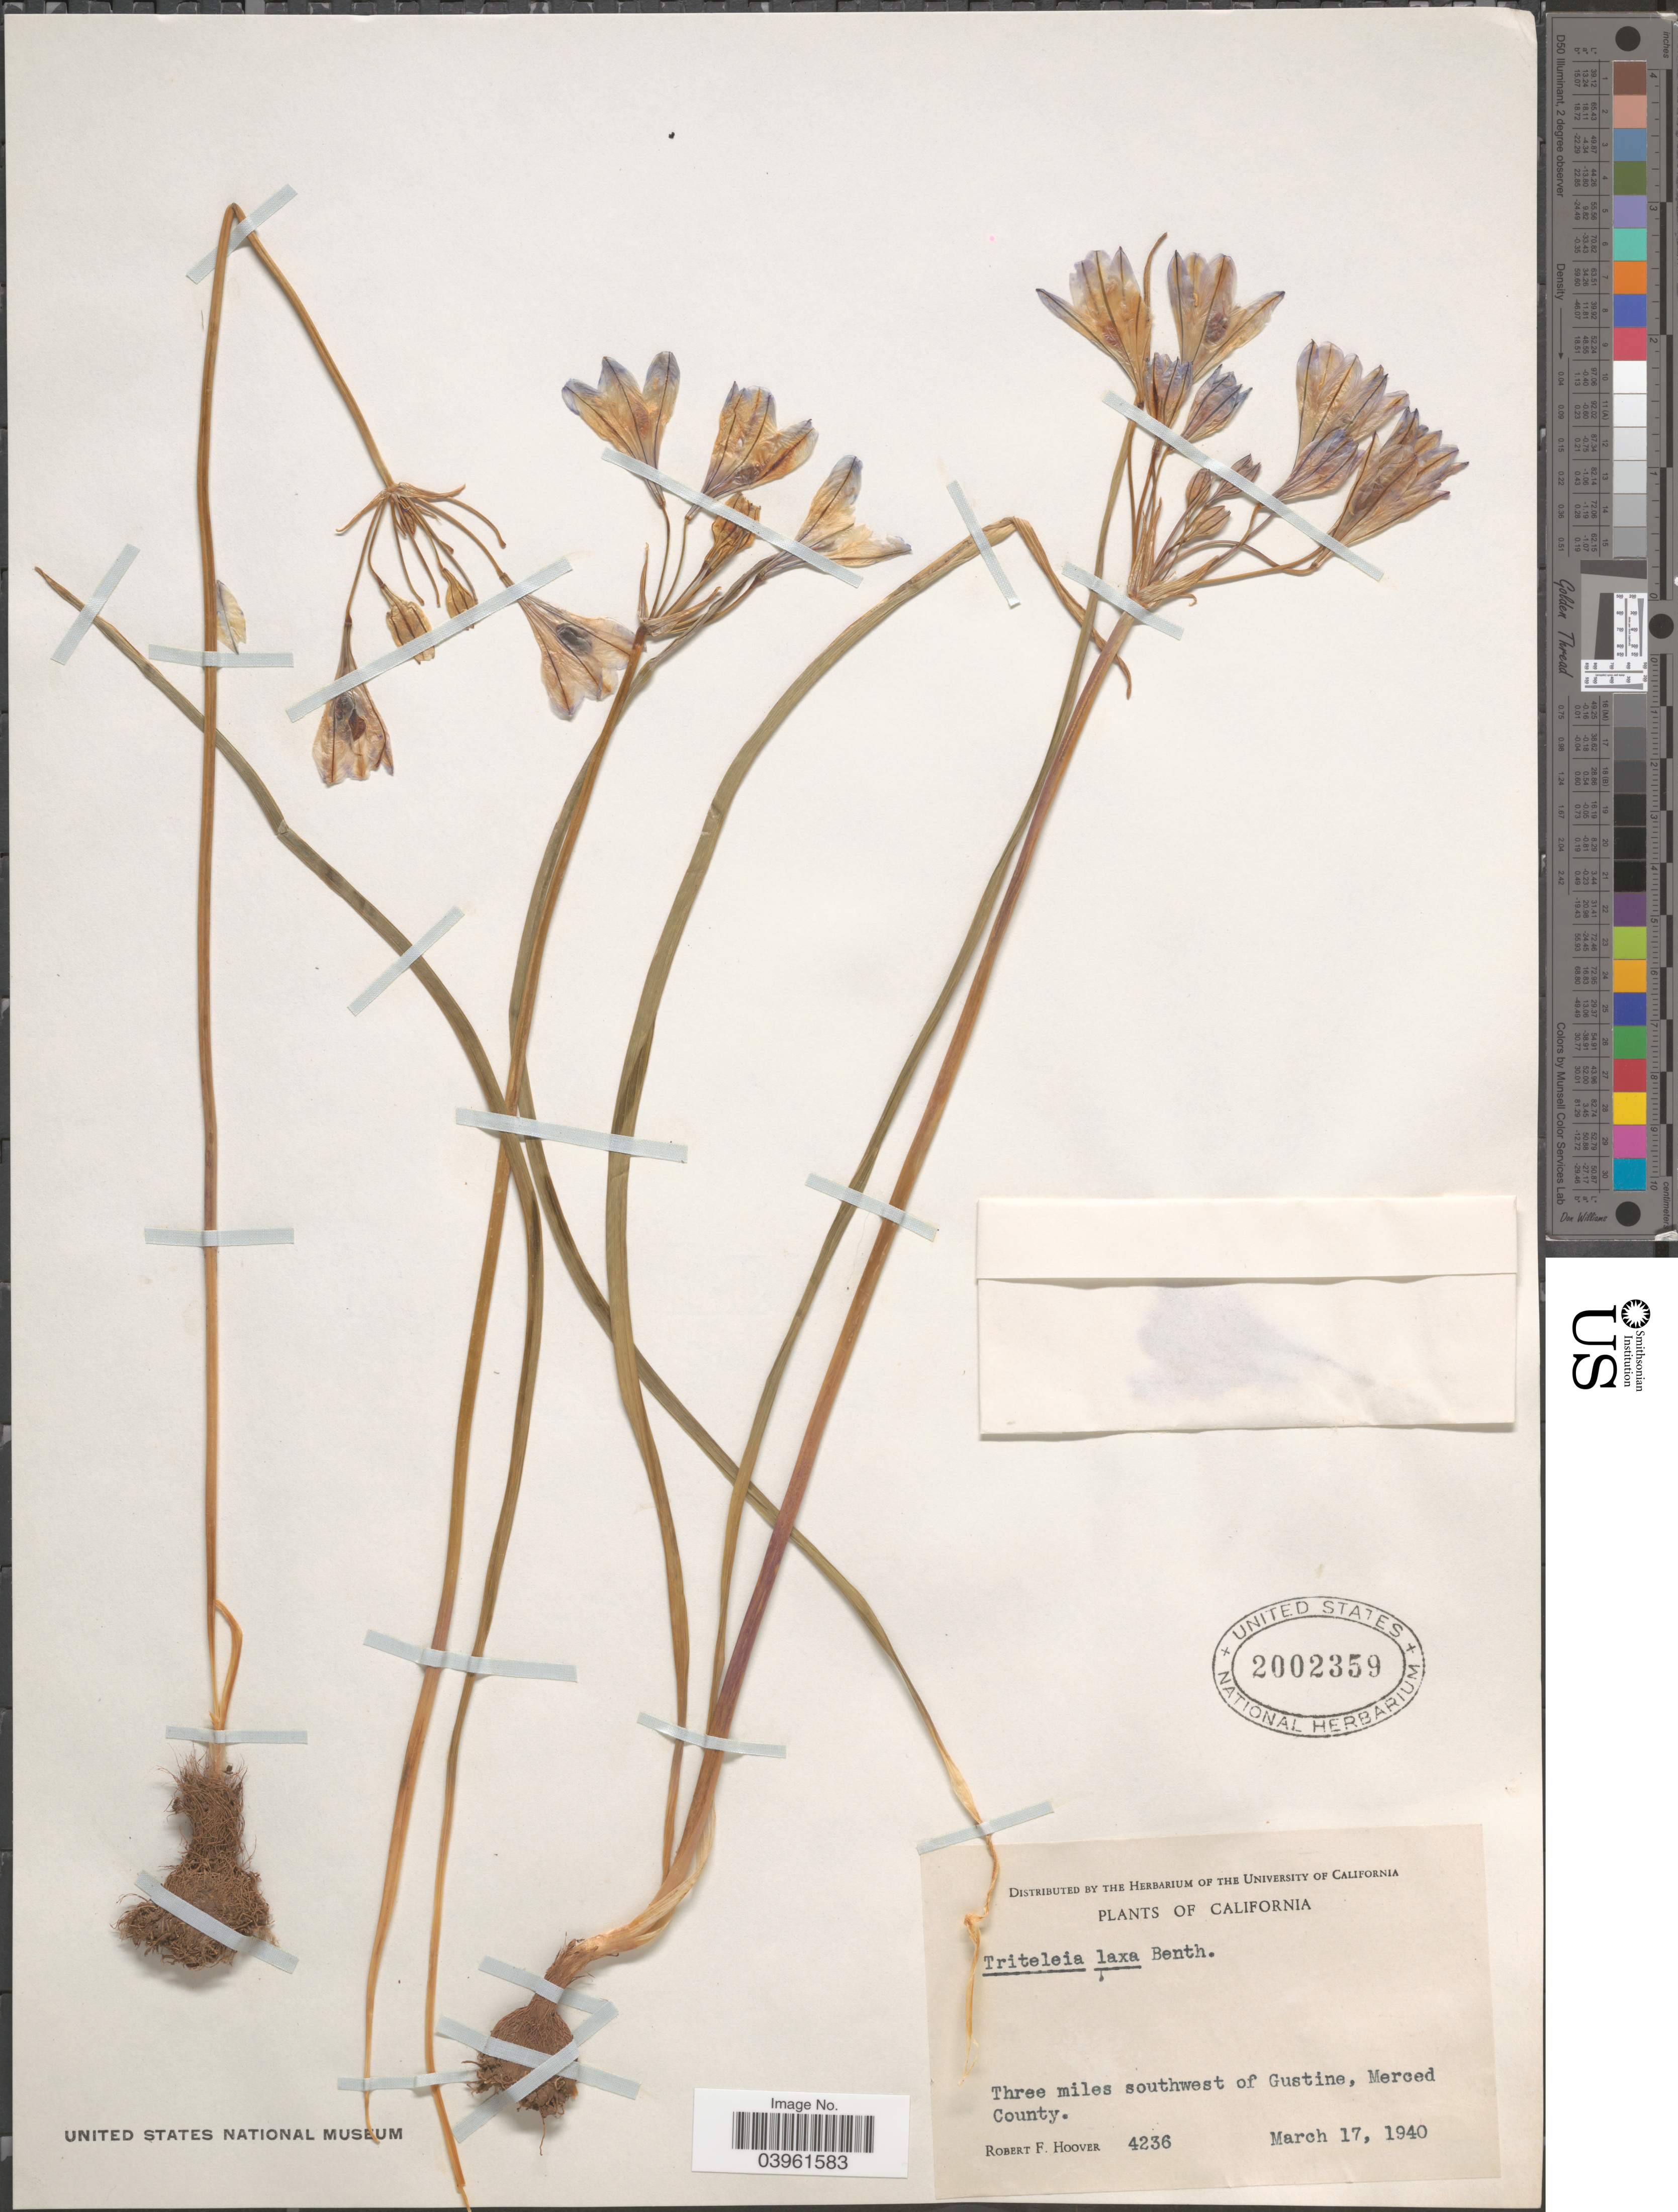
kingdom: Plantae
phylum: Tracheophyta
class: Liliopsida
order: Asparagales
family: Asparagaceae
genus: Triteleia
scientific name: Triteleia laxa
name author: Benth.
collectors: R. F. Hoover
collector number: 4236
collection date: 1940-03-17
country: United States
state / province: California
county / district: Merced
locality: Three miles southwest of Gustine, Merced County.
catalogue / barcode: US 2002359